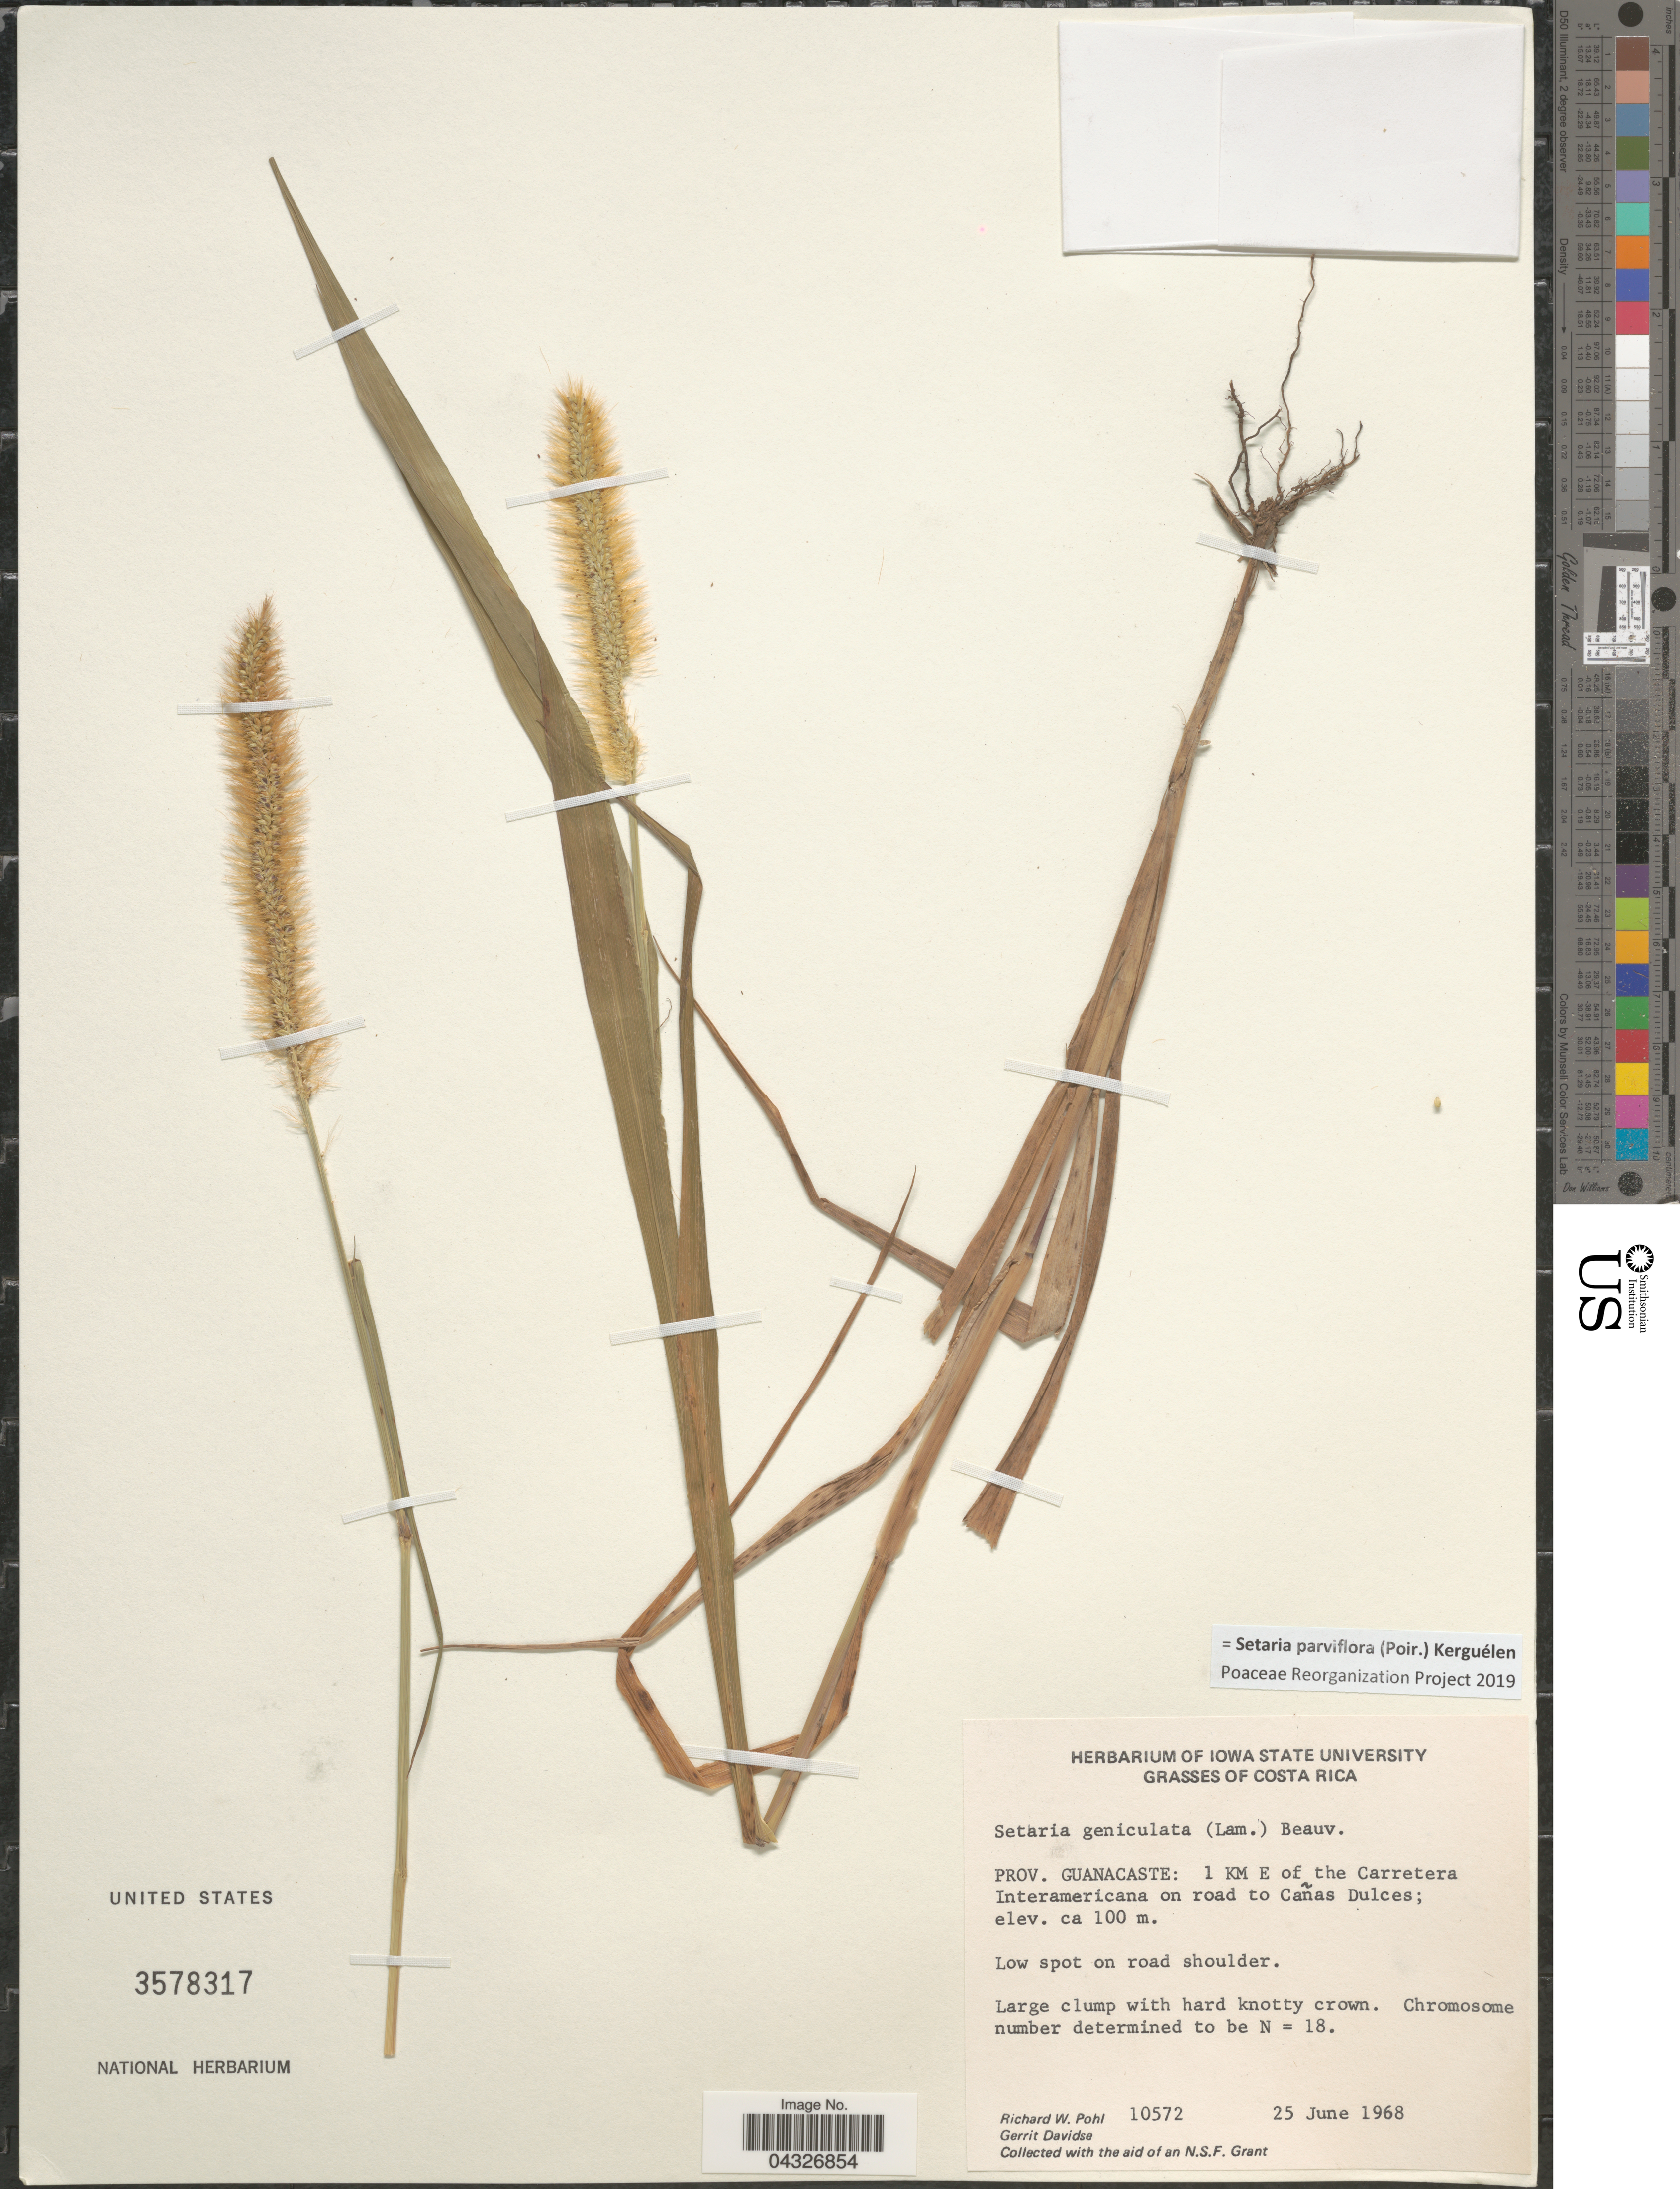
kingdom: Plantae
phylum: Tracheophyta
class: Liliopsida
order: Poales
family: Poaceae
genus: Setaria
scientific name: Setaria parviflora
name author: (Poir.) Kerguélen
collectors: R. W. Pohl & G. Davidse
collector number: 10572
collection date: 1968-06-25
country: Costa Rica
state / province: Guanacaste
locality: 1 KM E of the Carretera Interamericana on road to Cañas Dulces.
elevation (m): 100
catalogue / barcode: US 3578317